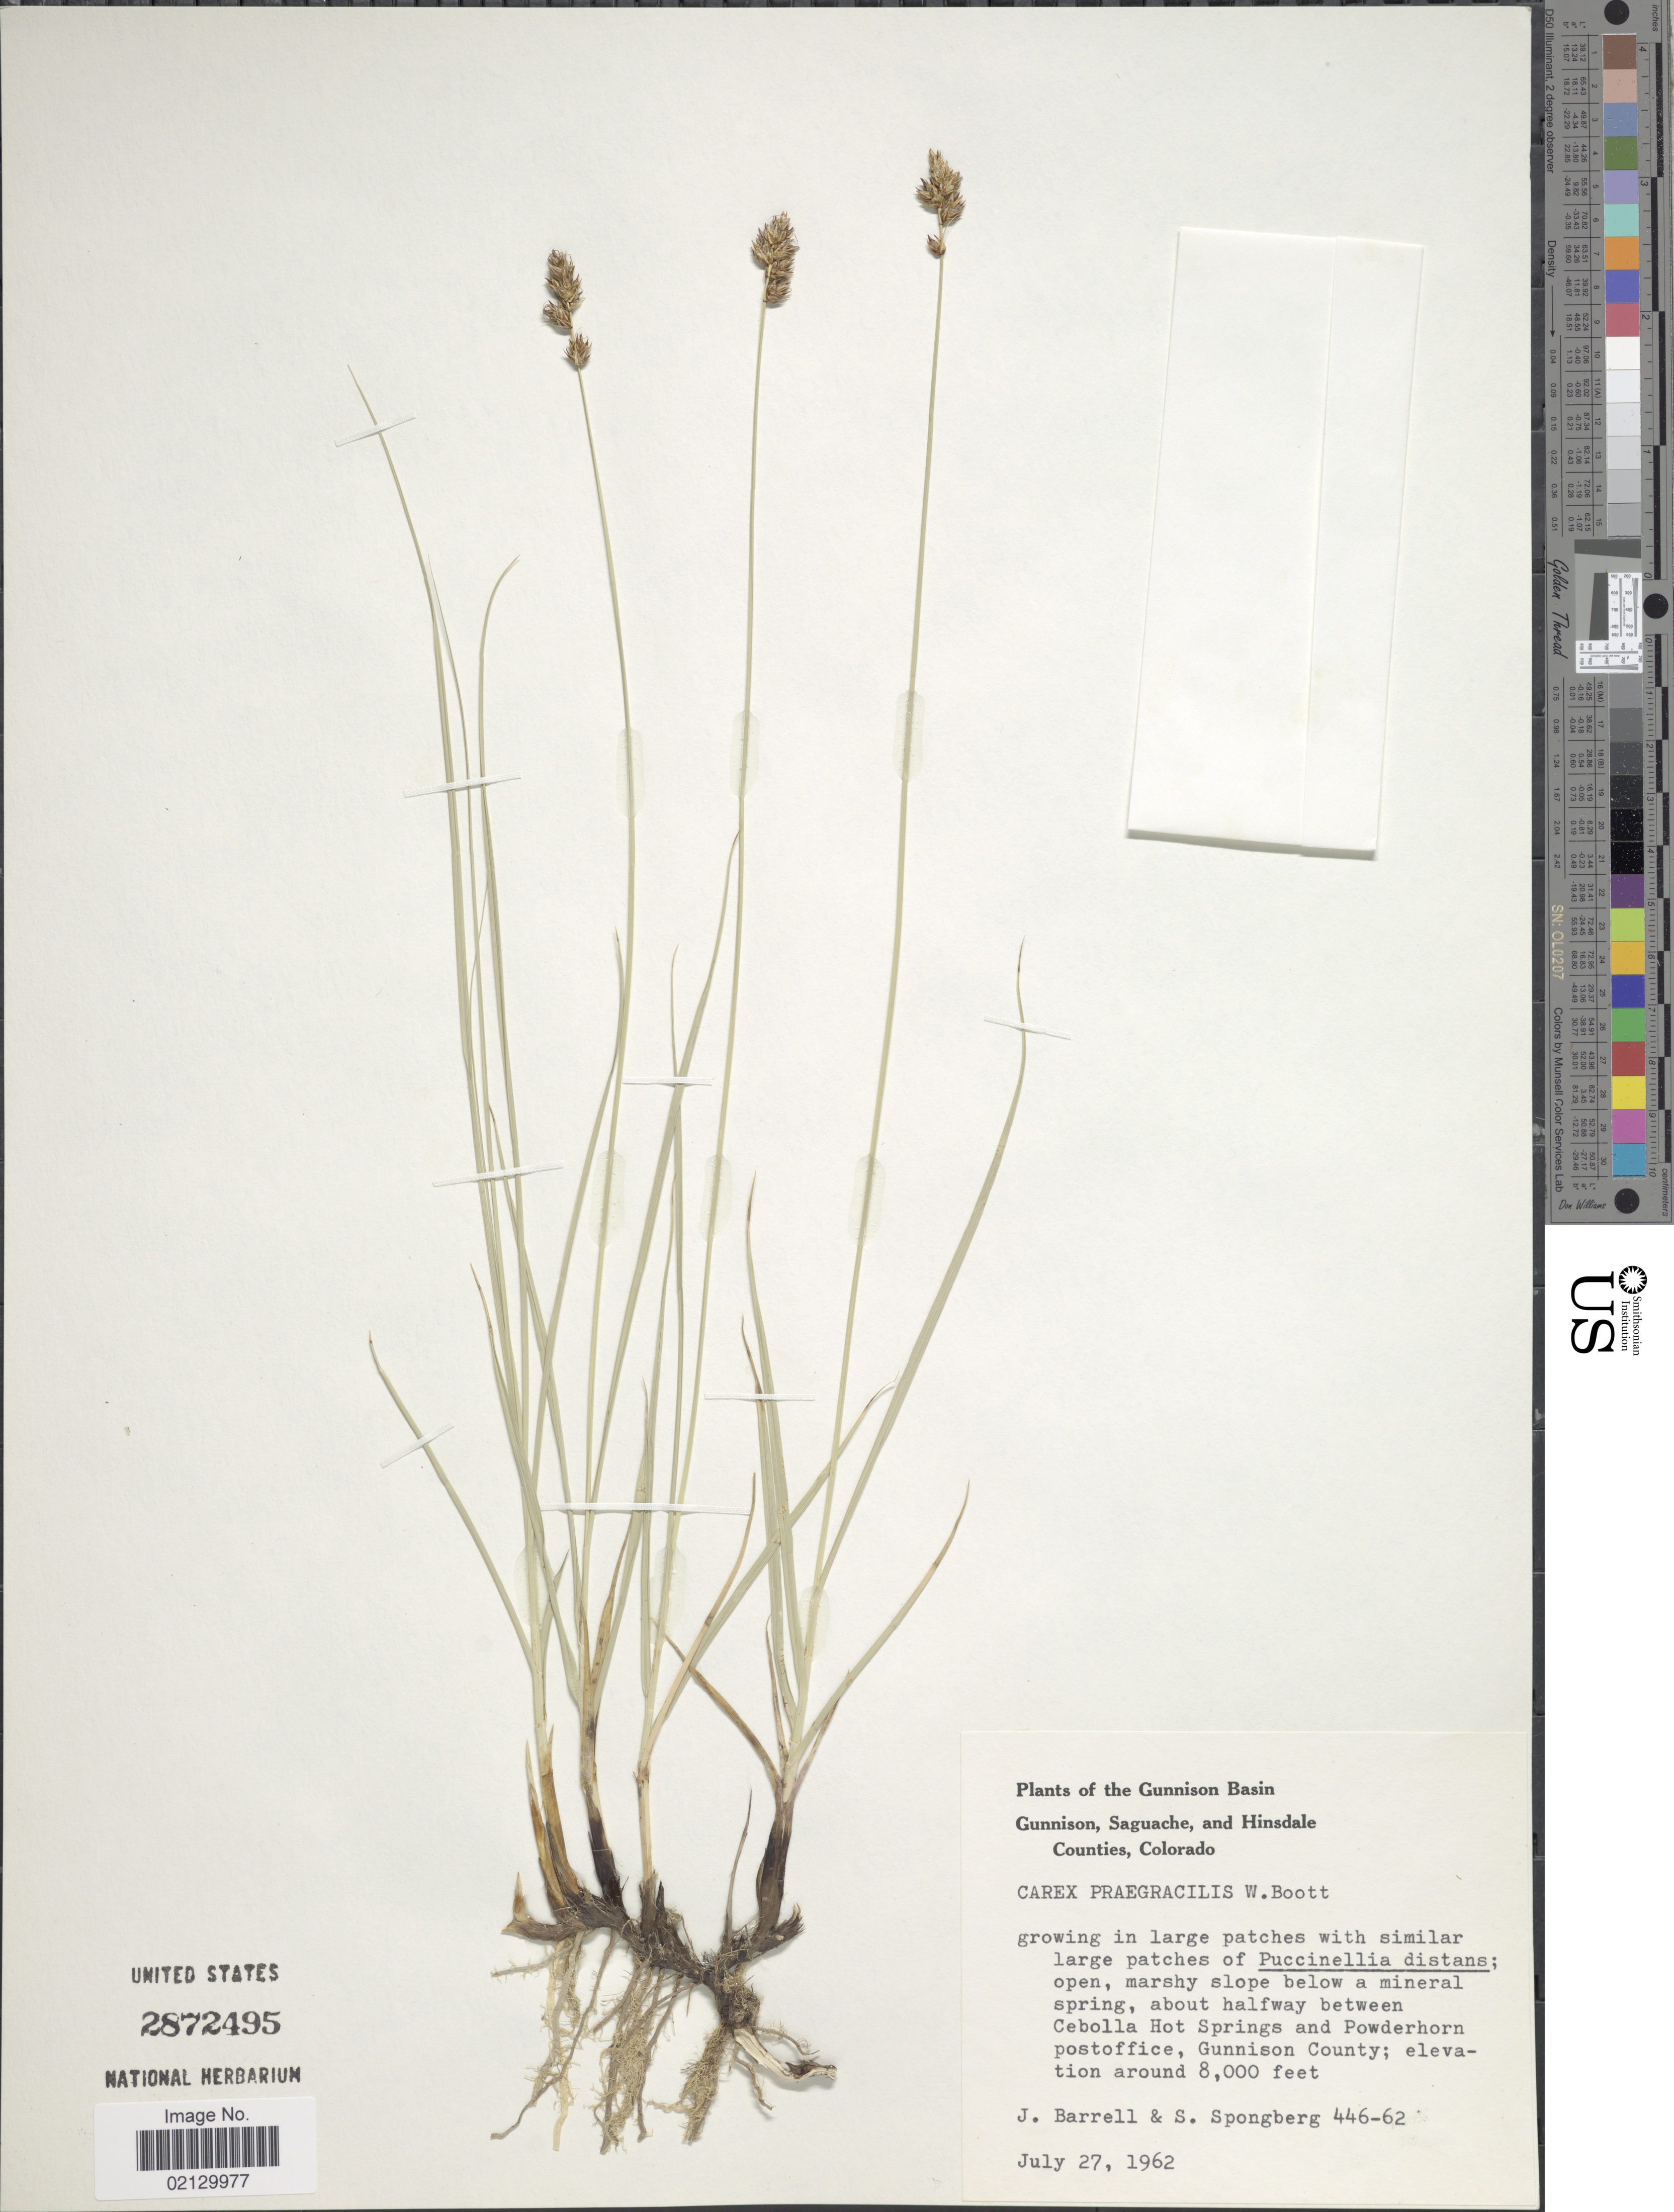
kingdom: Plantae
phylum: Tracheophyta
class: Liliopsida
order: Poales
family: Cyperaceae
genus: Carex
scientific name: Carex praegracilis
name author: W. Boott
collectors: J. Barrell & S. A.Spongberg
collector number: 446-62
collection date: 1962-07-27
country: United States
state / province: Colorado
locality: Gunnison Basin, Gunnison, Saguache, and Hinsdale Counties, about halfway between Cebolla Hot Springs and Powderhorn postoffice, Gunnison County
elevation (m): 2438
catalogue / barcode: US 2872495